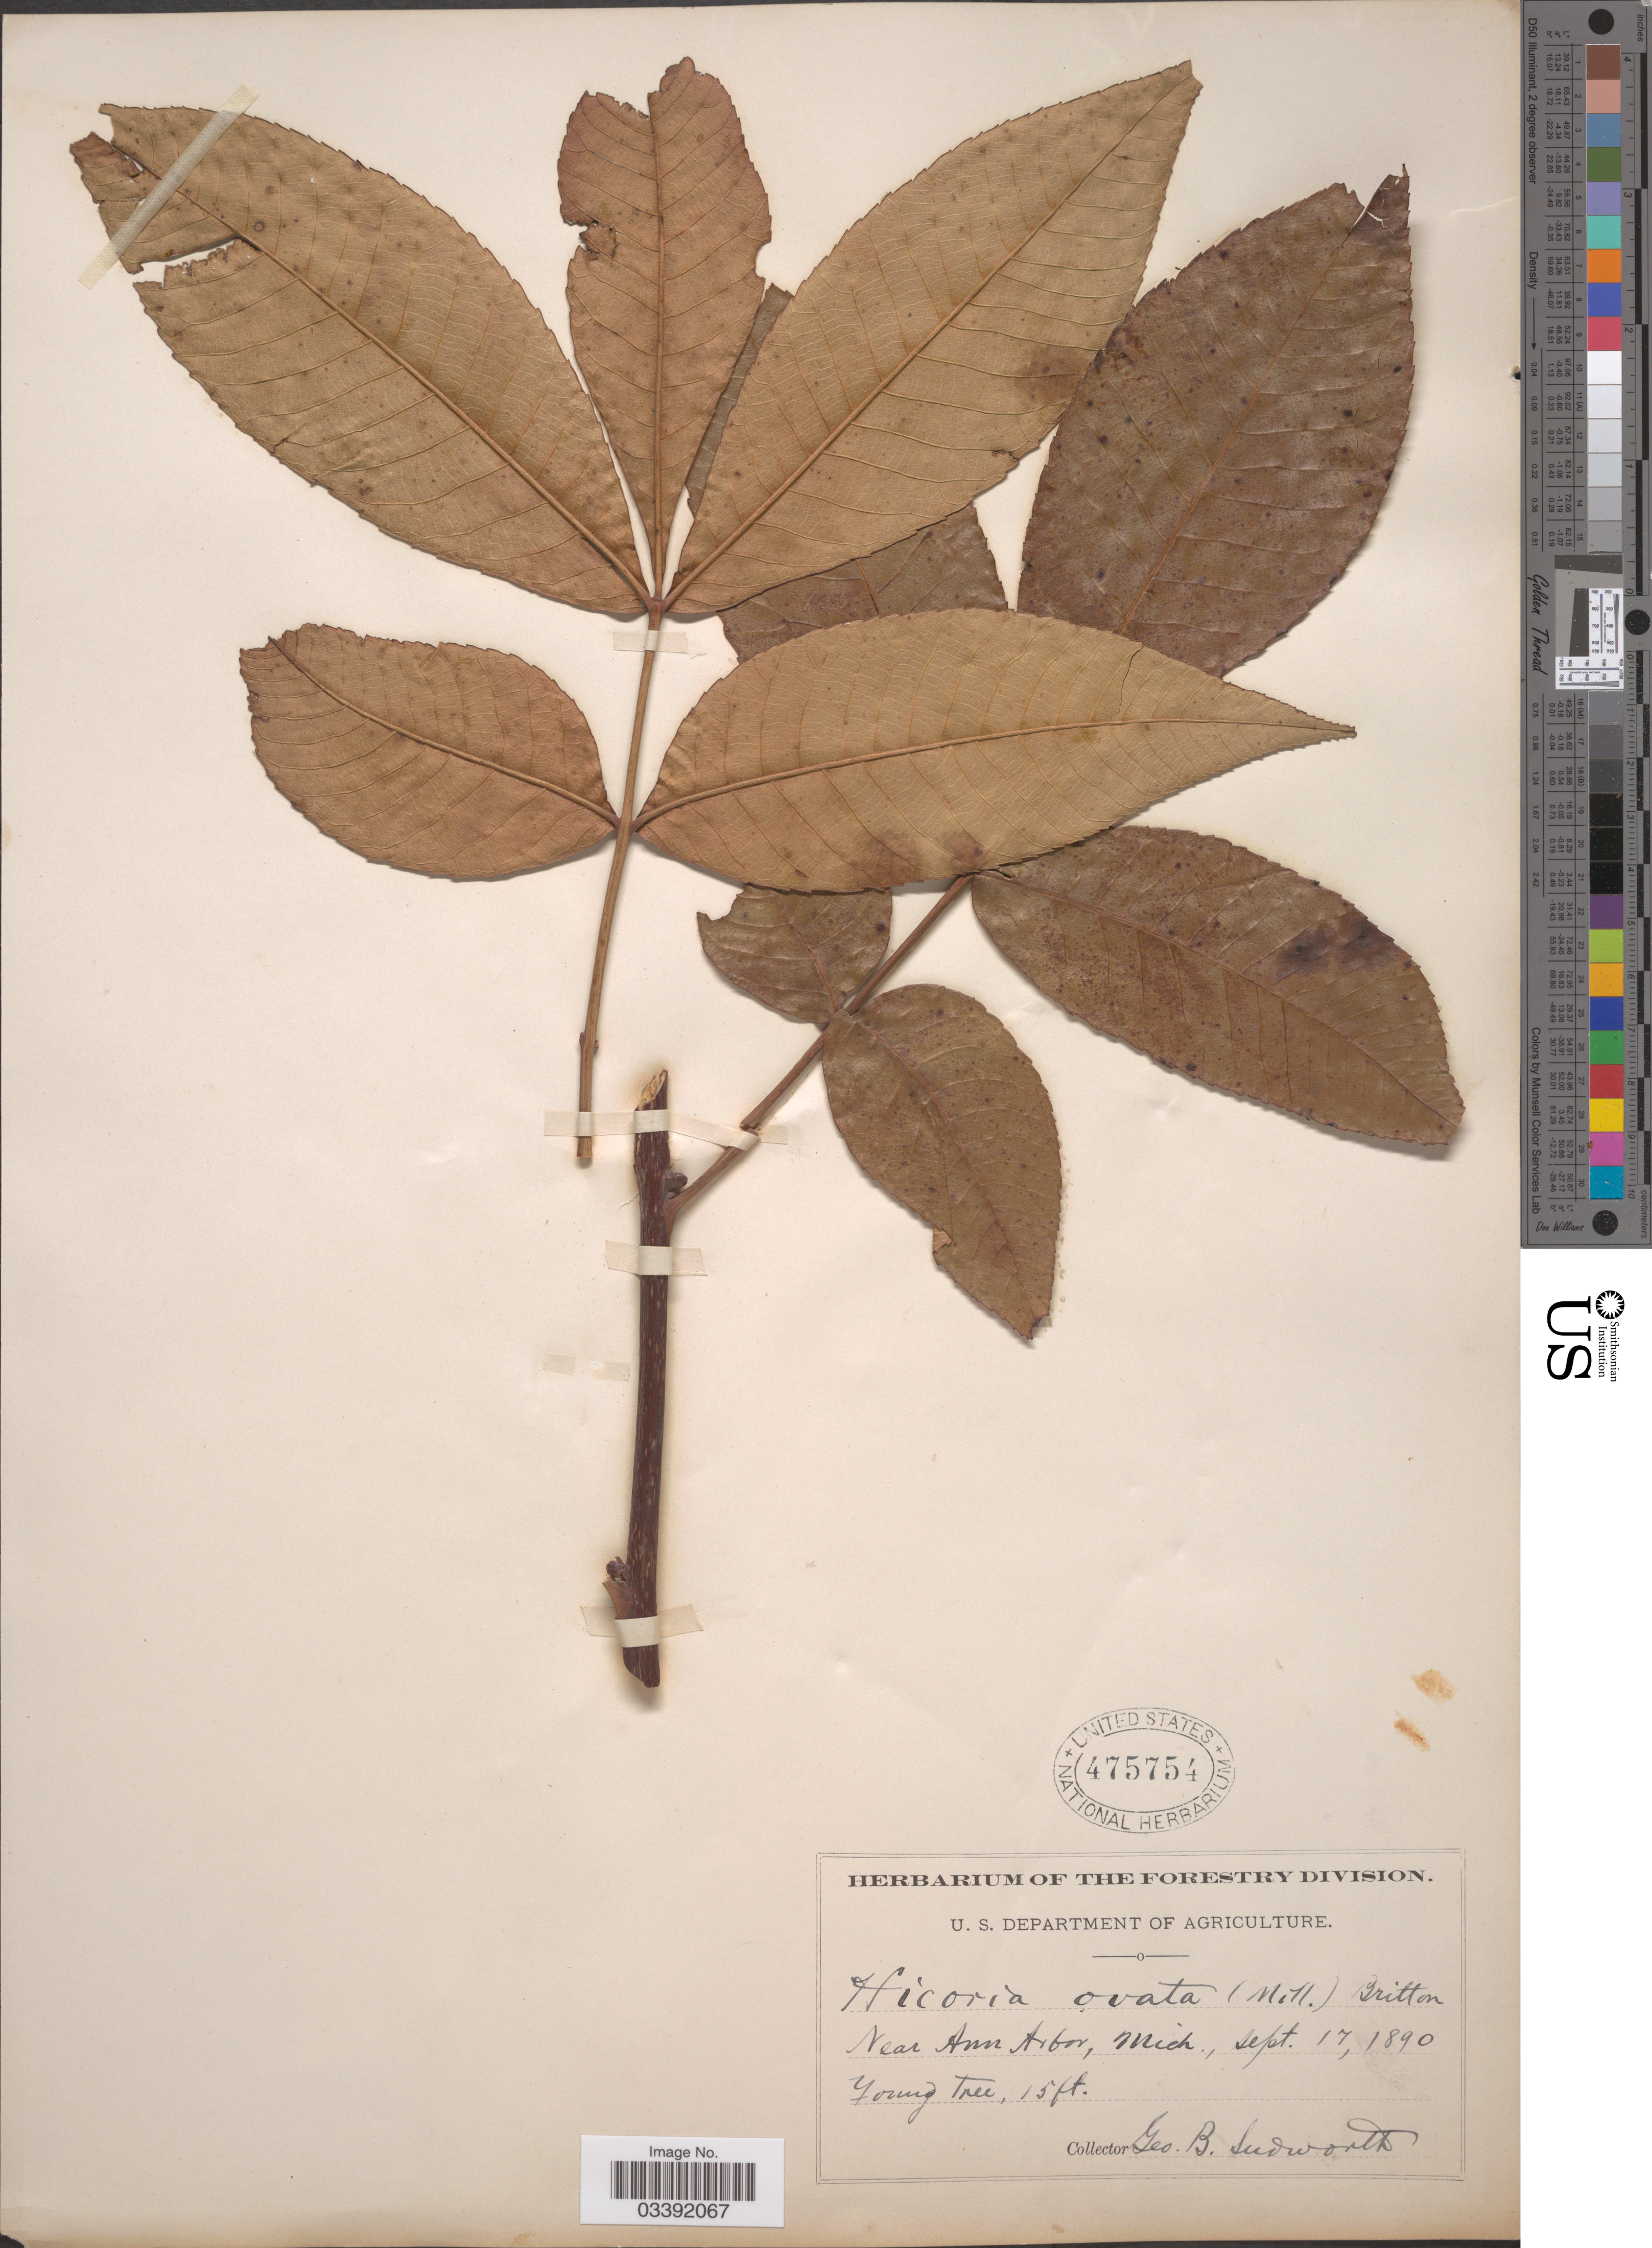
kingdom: Plantae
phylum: Tracheophyta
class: Magnoliopsida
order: Fagales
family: Juglandaceae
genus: Carya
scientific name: Carya ovata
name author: (Mill.) K. Koch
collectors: G. B. Sudworth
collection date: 1890-09-17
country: United States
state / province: Michigan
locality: Near Ann Arbor.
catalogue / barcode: US 475754